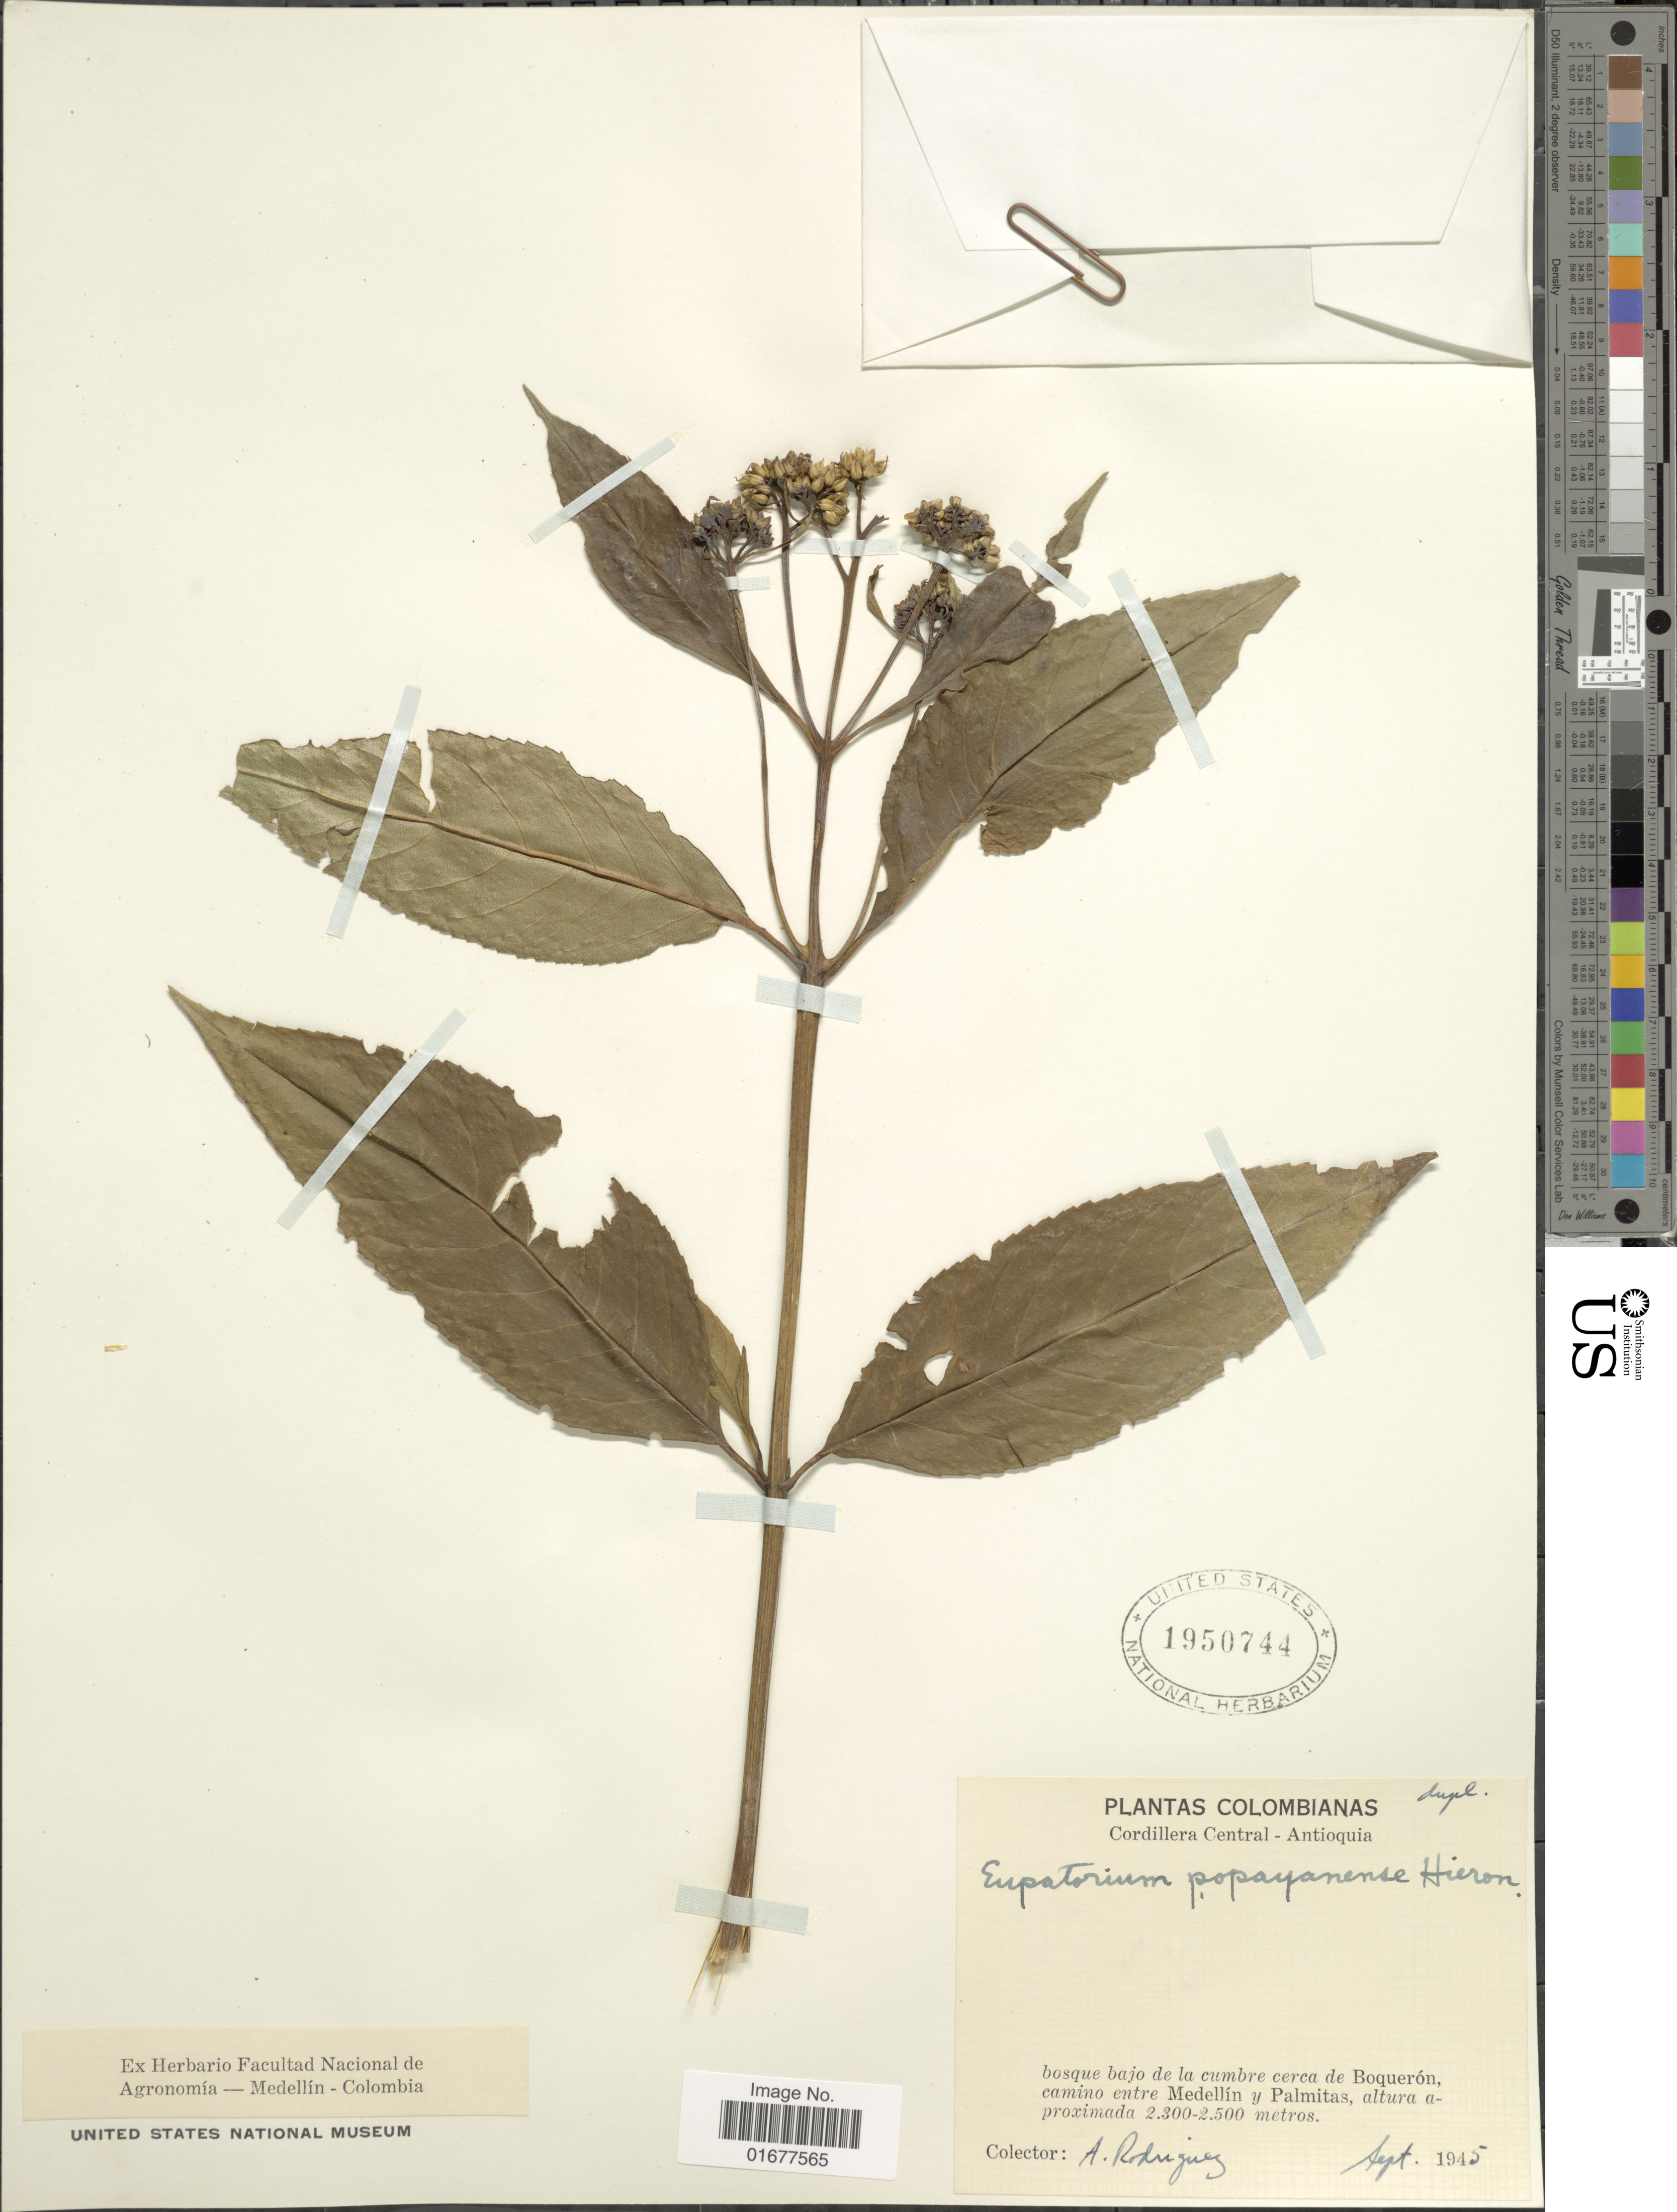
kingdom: Plantae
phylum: Tracheophyta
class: Magnoliopsida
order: Asterales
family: Asteraceae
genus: Ageratina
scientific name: Ageratina popayanensis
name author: (H. Rob.) R.M. King & H. Rob.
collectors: A. Rodriguez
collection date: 1945-09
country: Colombia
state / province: Antioquia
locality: Cordillera Central, bosque bajo de la cumbre de Boqueron, camino entre Medellin y Palmitas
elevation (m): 2300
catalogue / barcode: US 1950744